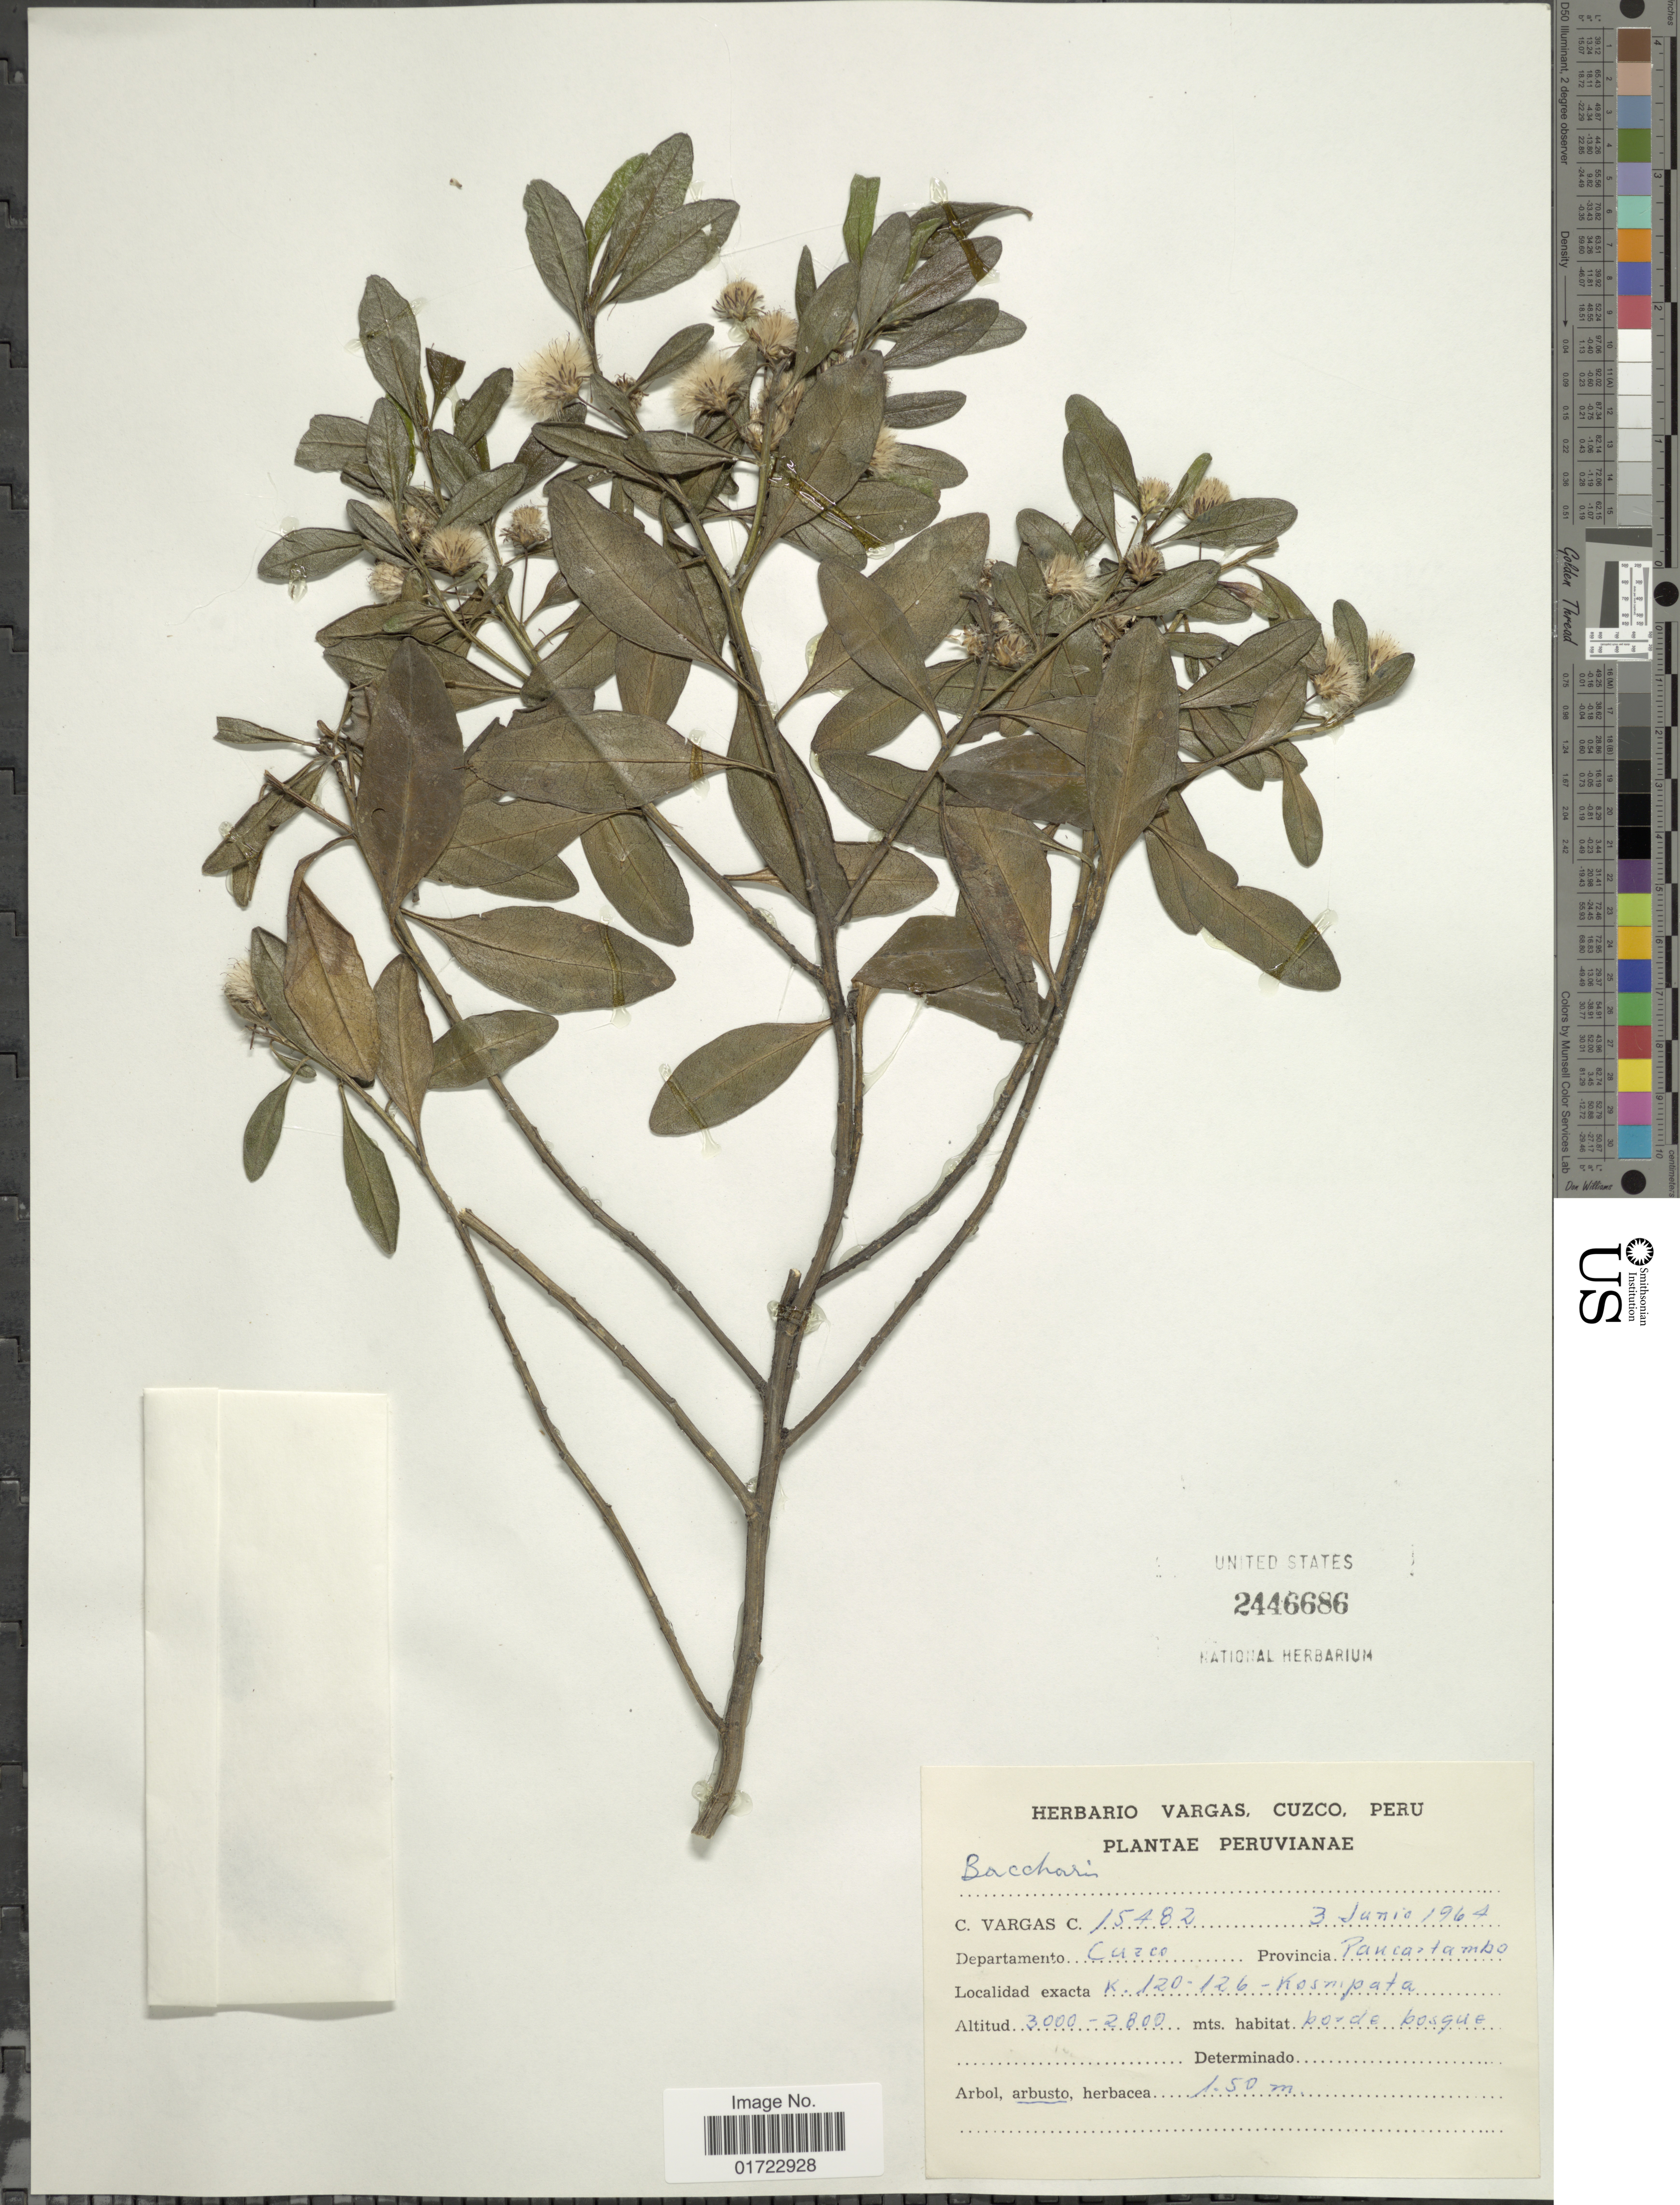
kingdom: Plantae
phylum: Tracheophyta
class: Magnoliopsida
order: Asterales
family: Asteraceae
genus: Baccharis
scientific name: Baccharis nitida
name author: (Ruiz & Pav.) Pers.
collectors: C. Vargas Calderón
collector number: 15482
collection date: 1964-06-03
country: Peru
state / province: Cusco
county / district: Paucartambo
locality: K. 120-126 - Kosnipata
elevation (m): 2800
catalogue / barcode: US 2446686